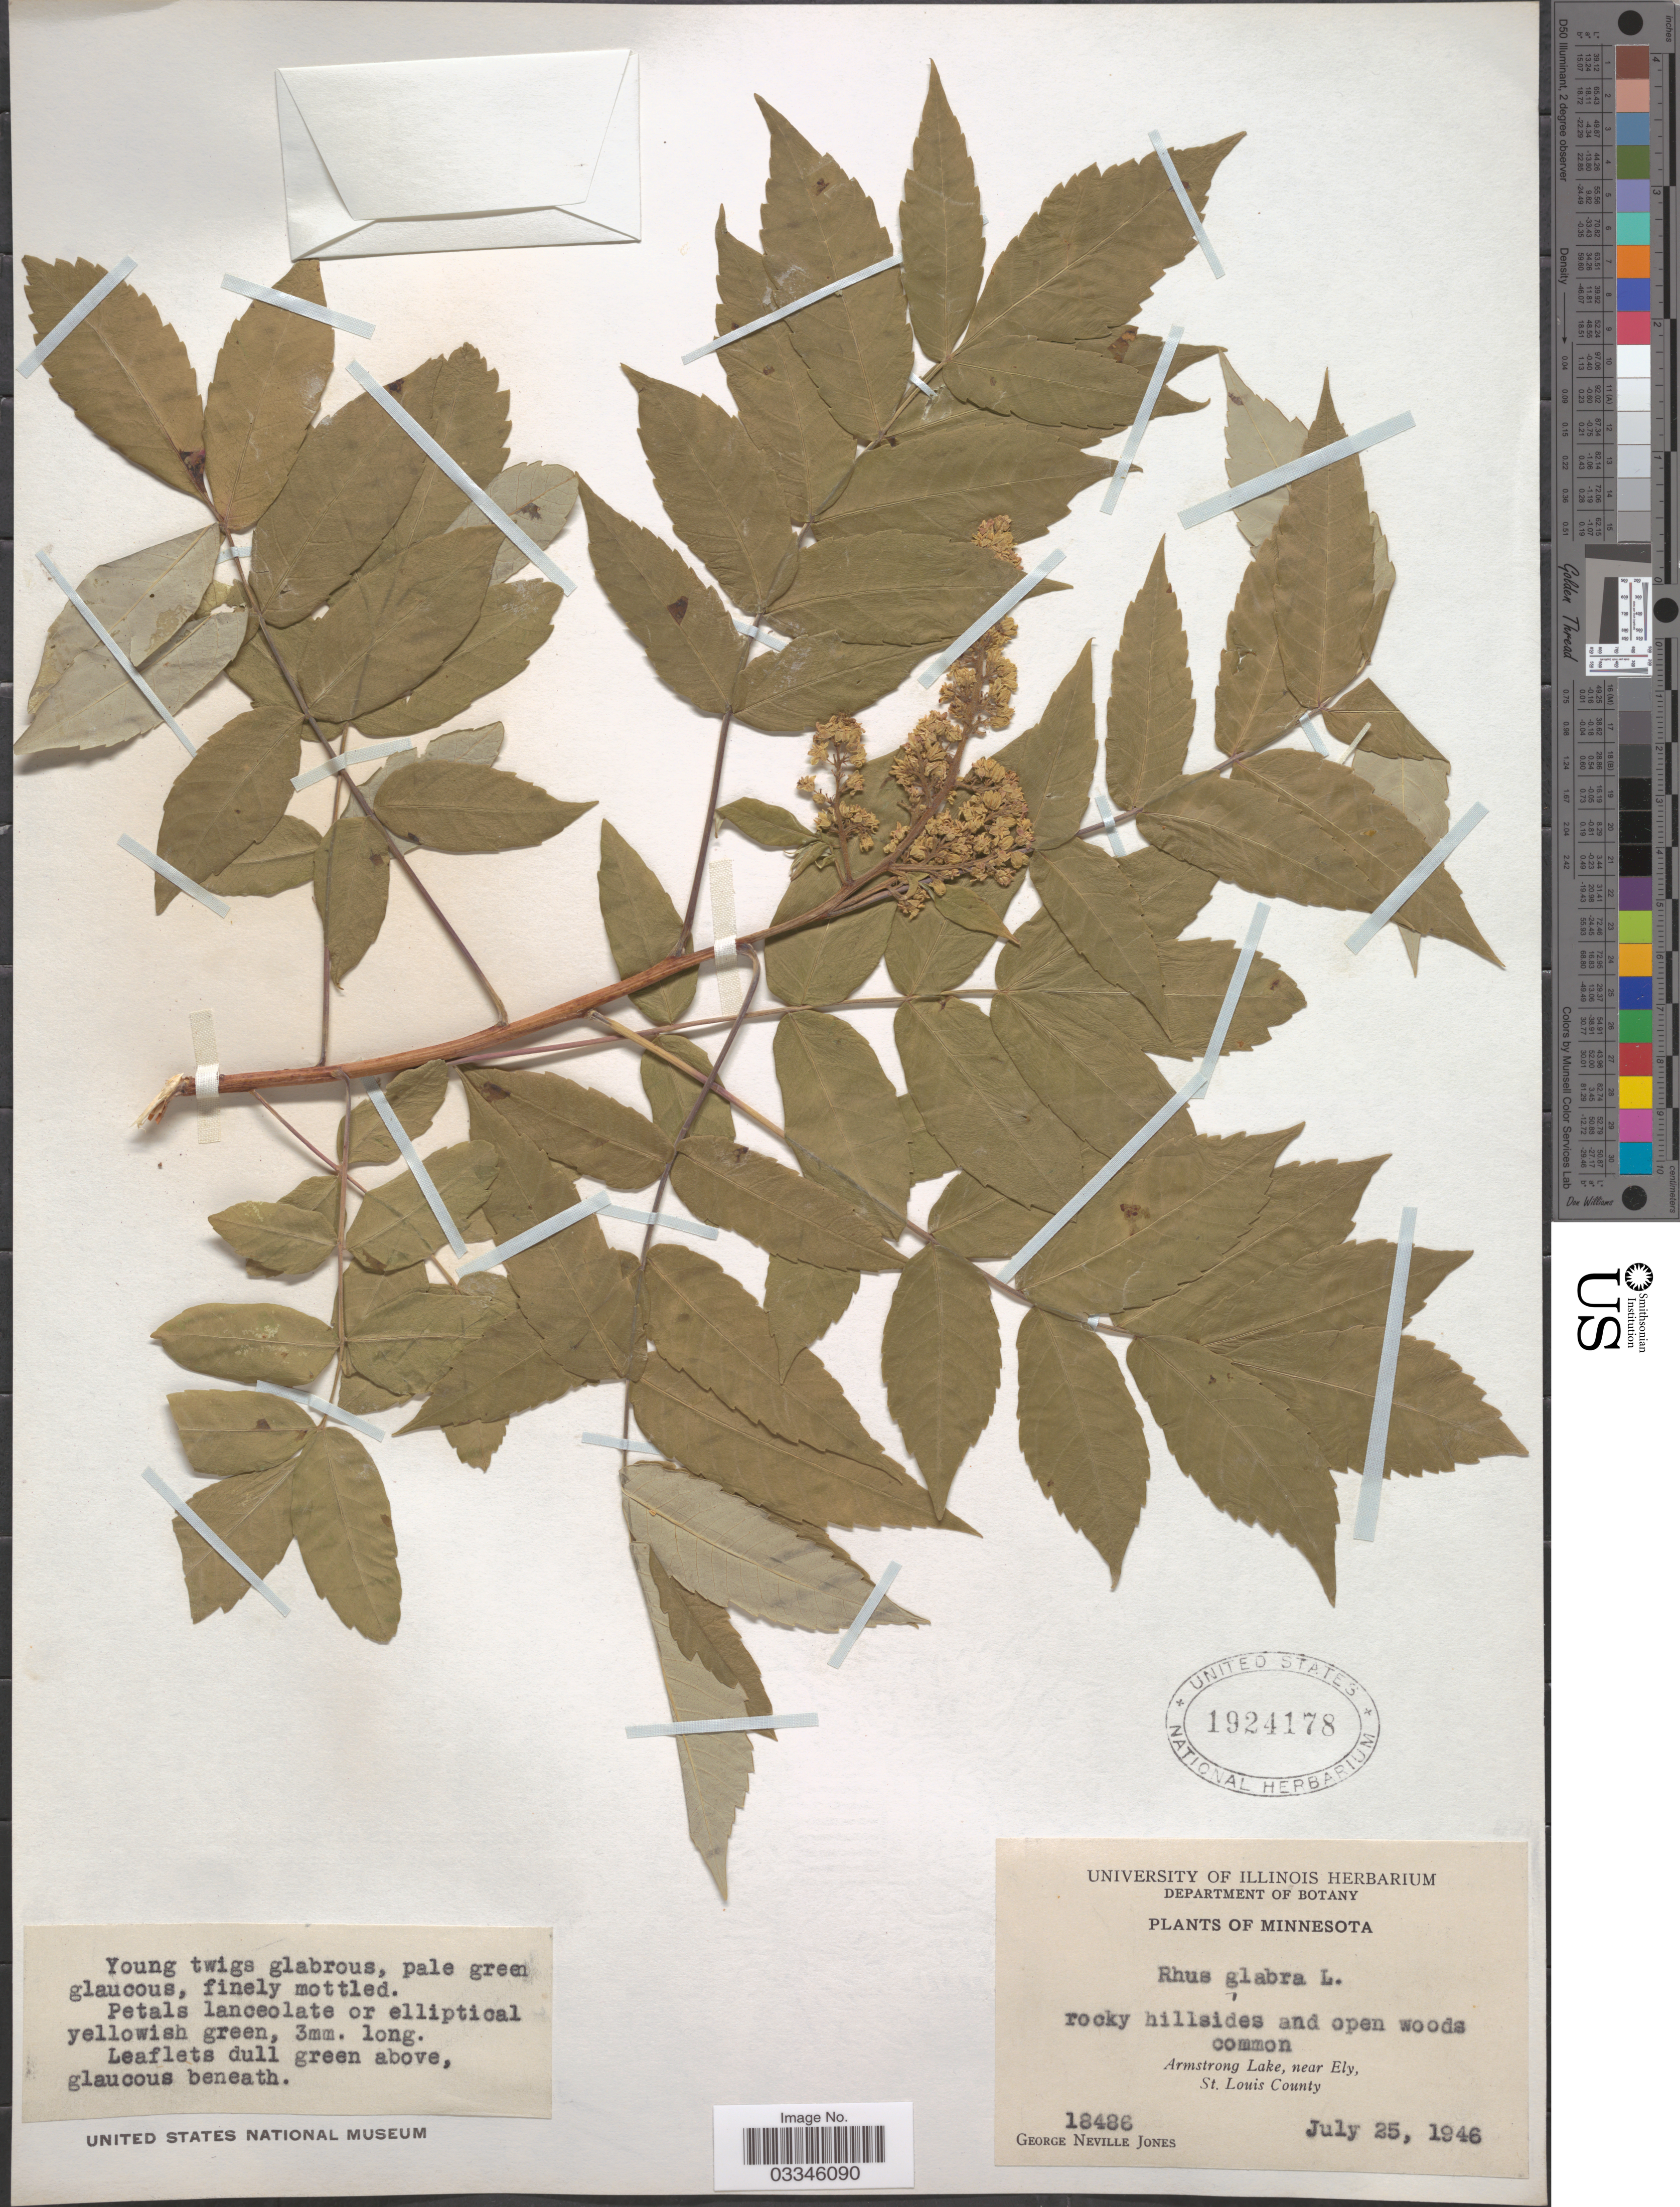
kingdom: Plantae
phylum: Tracheophyta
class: Magnoliopsida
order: Sapindales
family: Anacardiaceae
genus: Rhus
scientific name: Rhus glabra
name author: L.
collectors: G. N. Jones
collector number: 18486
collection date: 1946-07-25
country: United States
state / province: Minnesota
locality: Armstrong Lake, near Ely, St. Louis County.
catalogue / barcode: US 1924178